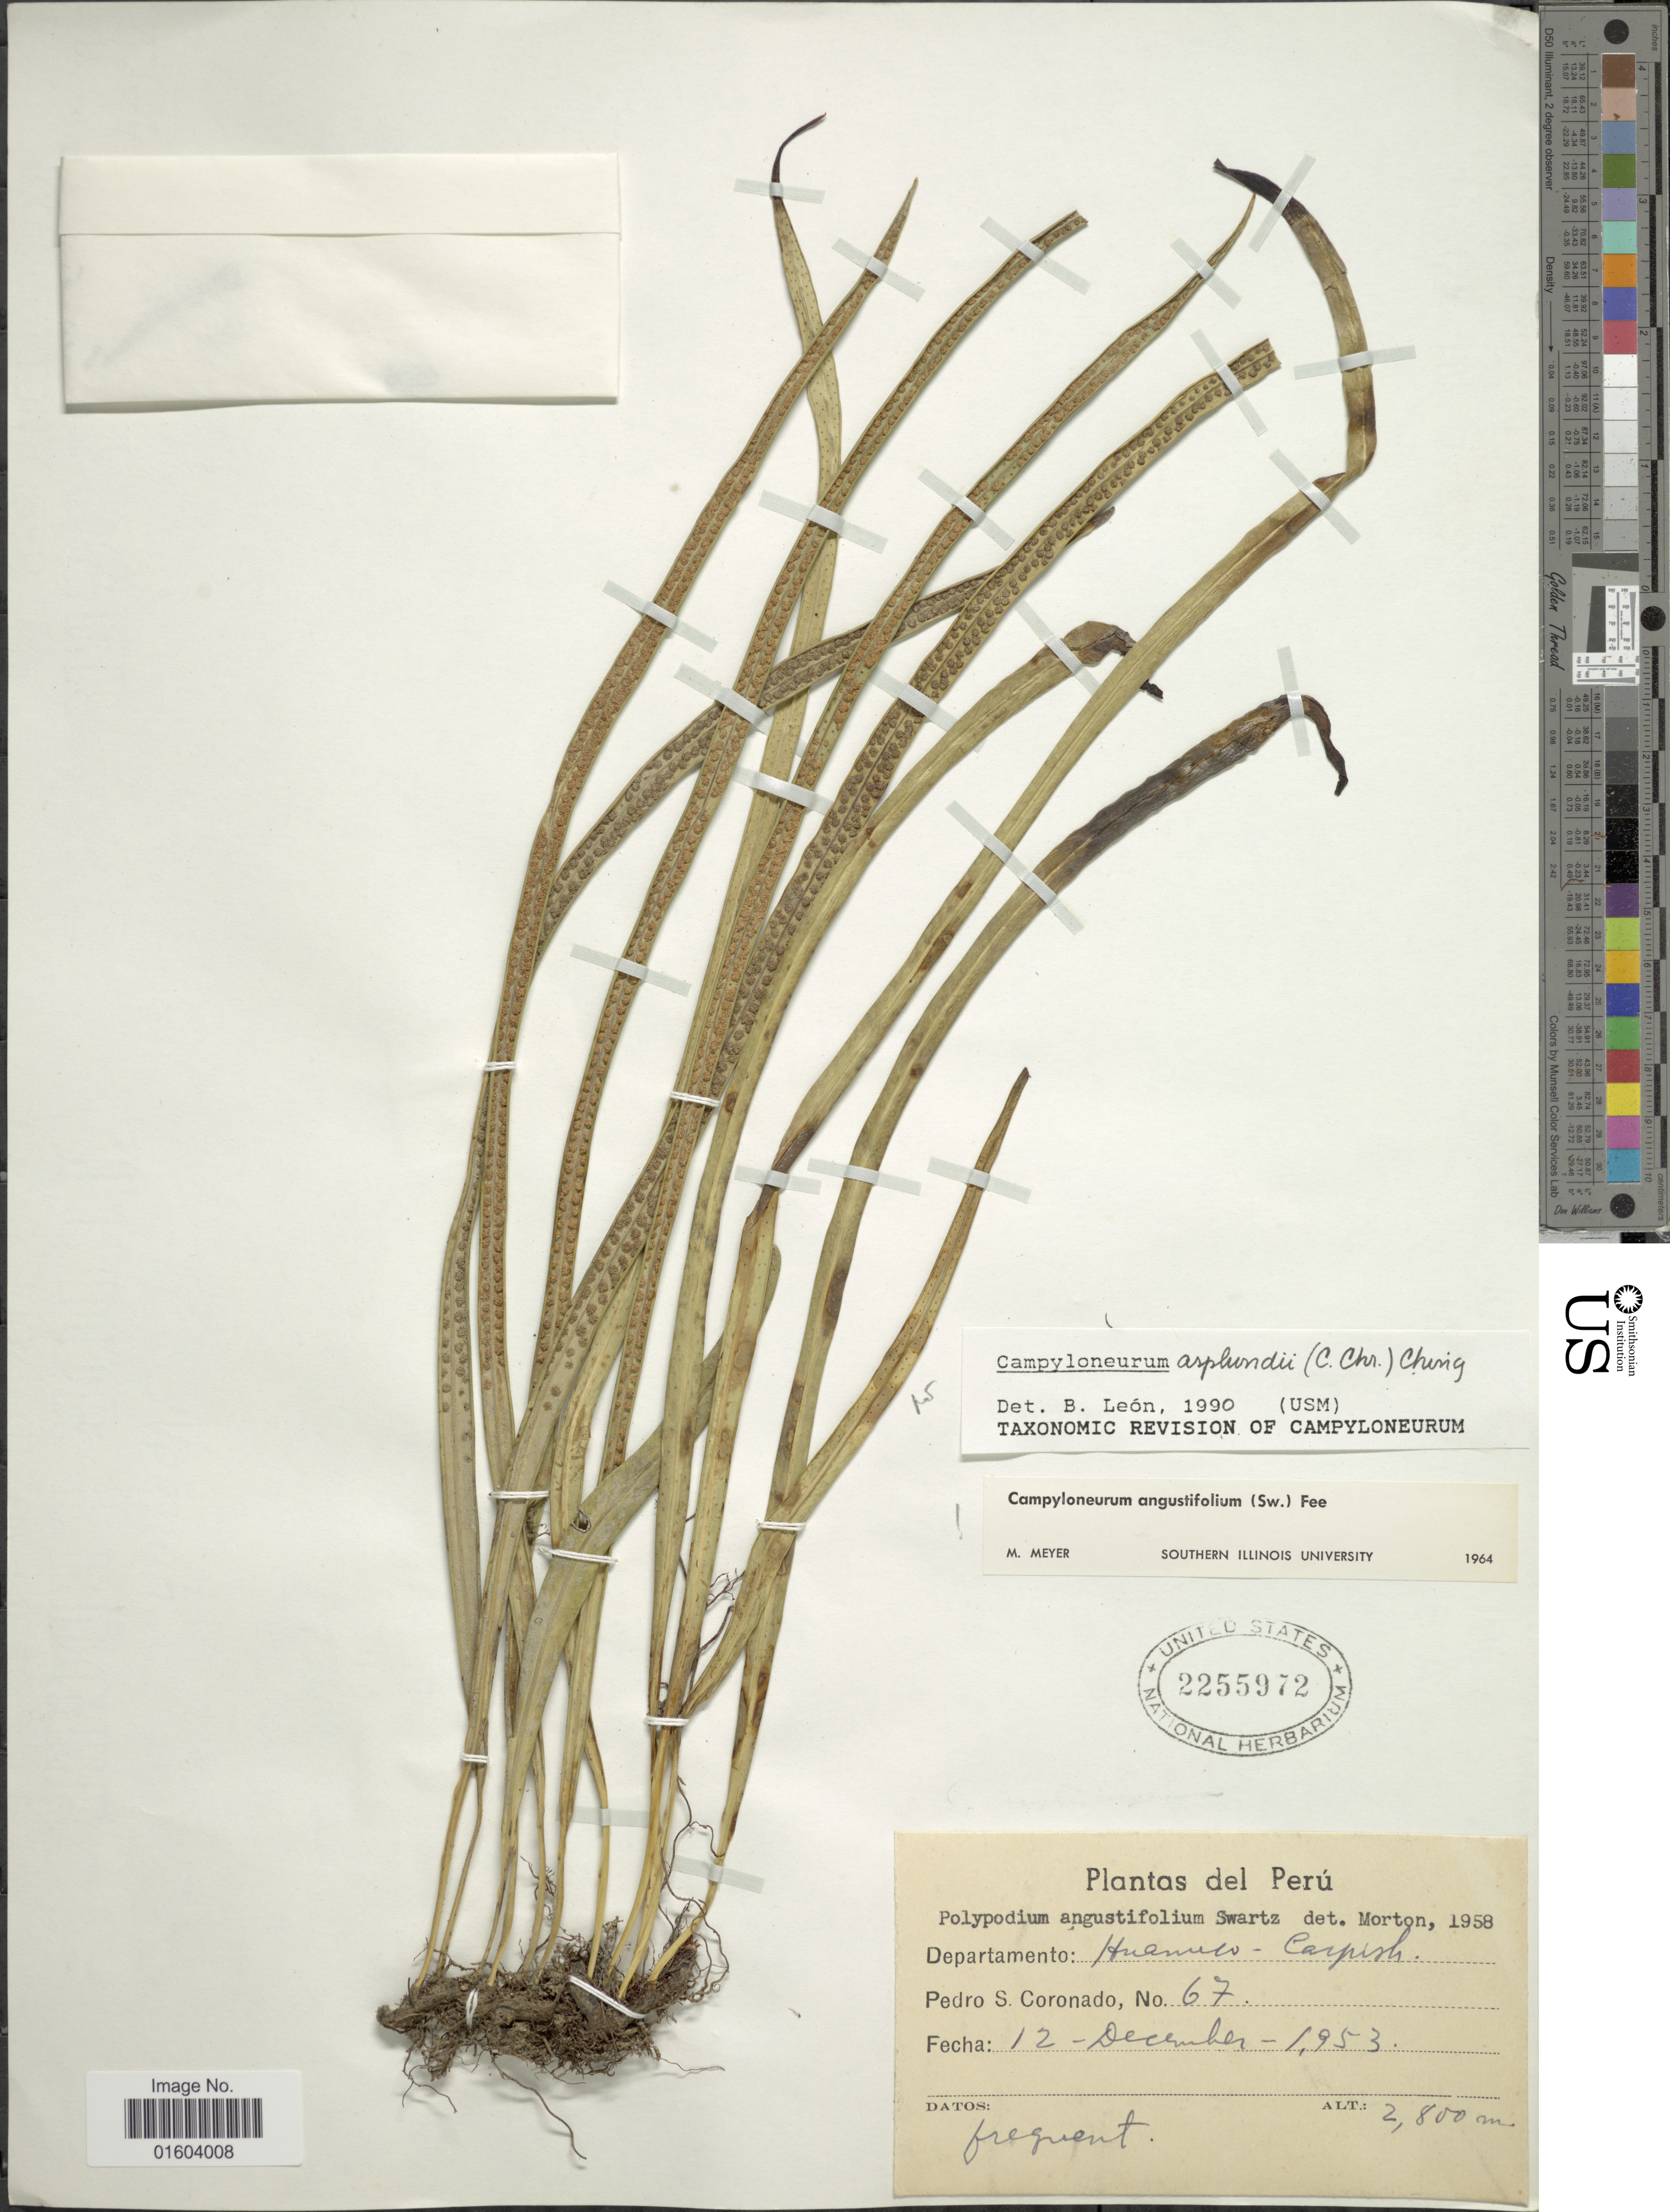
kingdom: Plantae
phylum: Tracheophyta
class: Polypodiopsida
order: Polypodiales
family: Polypodiaceae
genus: Campyloneurum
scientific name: Campyloneurum angustifolium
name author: (Sw.) Fée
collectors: P. Coronado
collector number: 67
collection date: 1953-12-12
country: Peru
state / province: Huánuco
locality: Peru, Departamento: Huanuco - Carpish.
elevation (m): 2800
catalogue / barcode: US 2255972